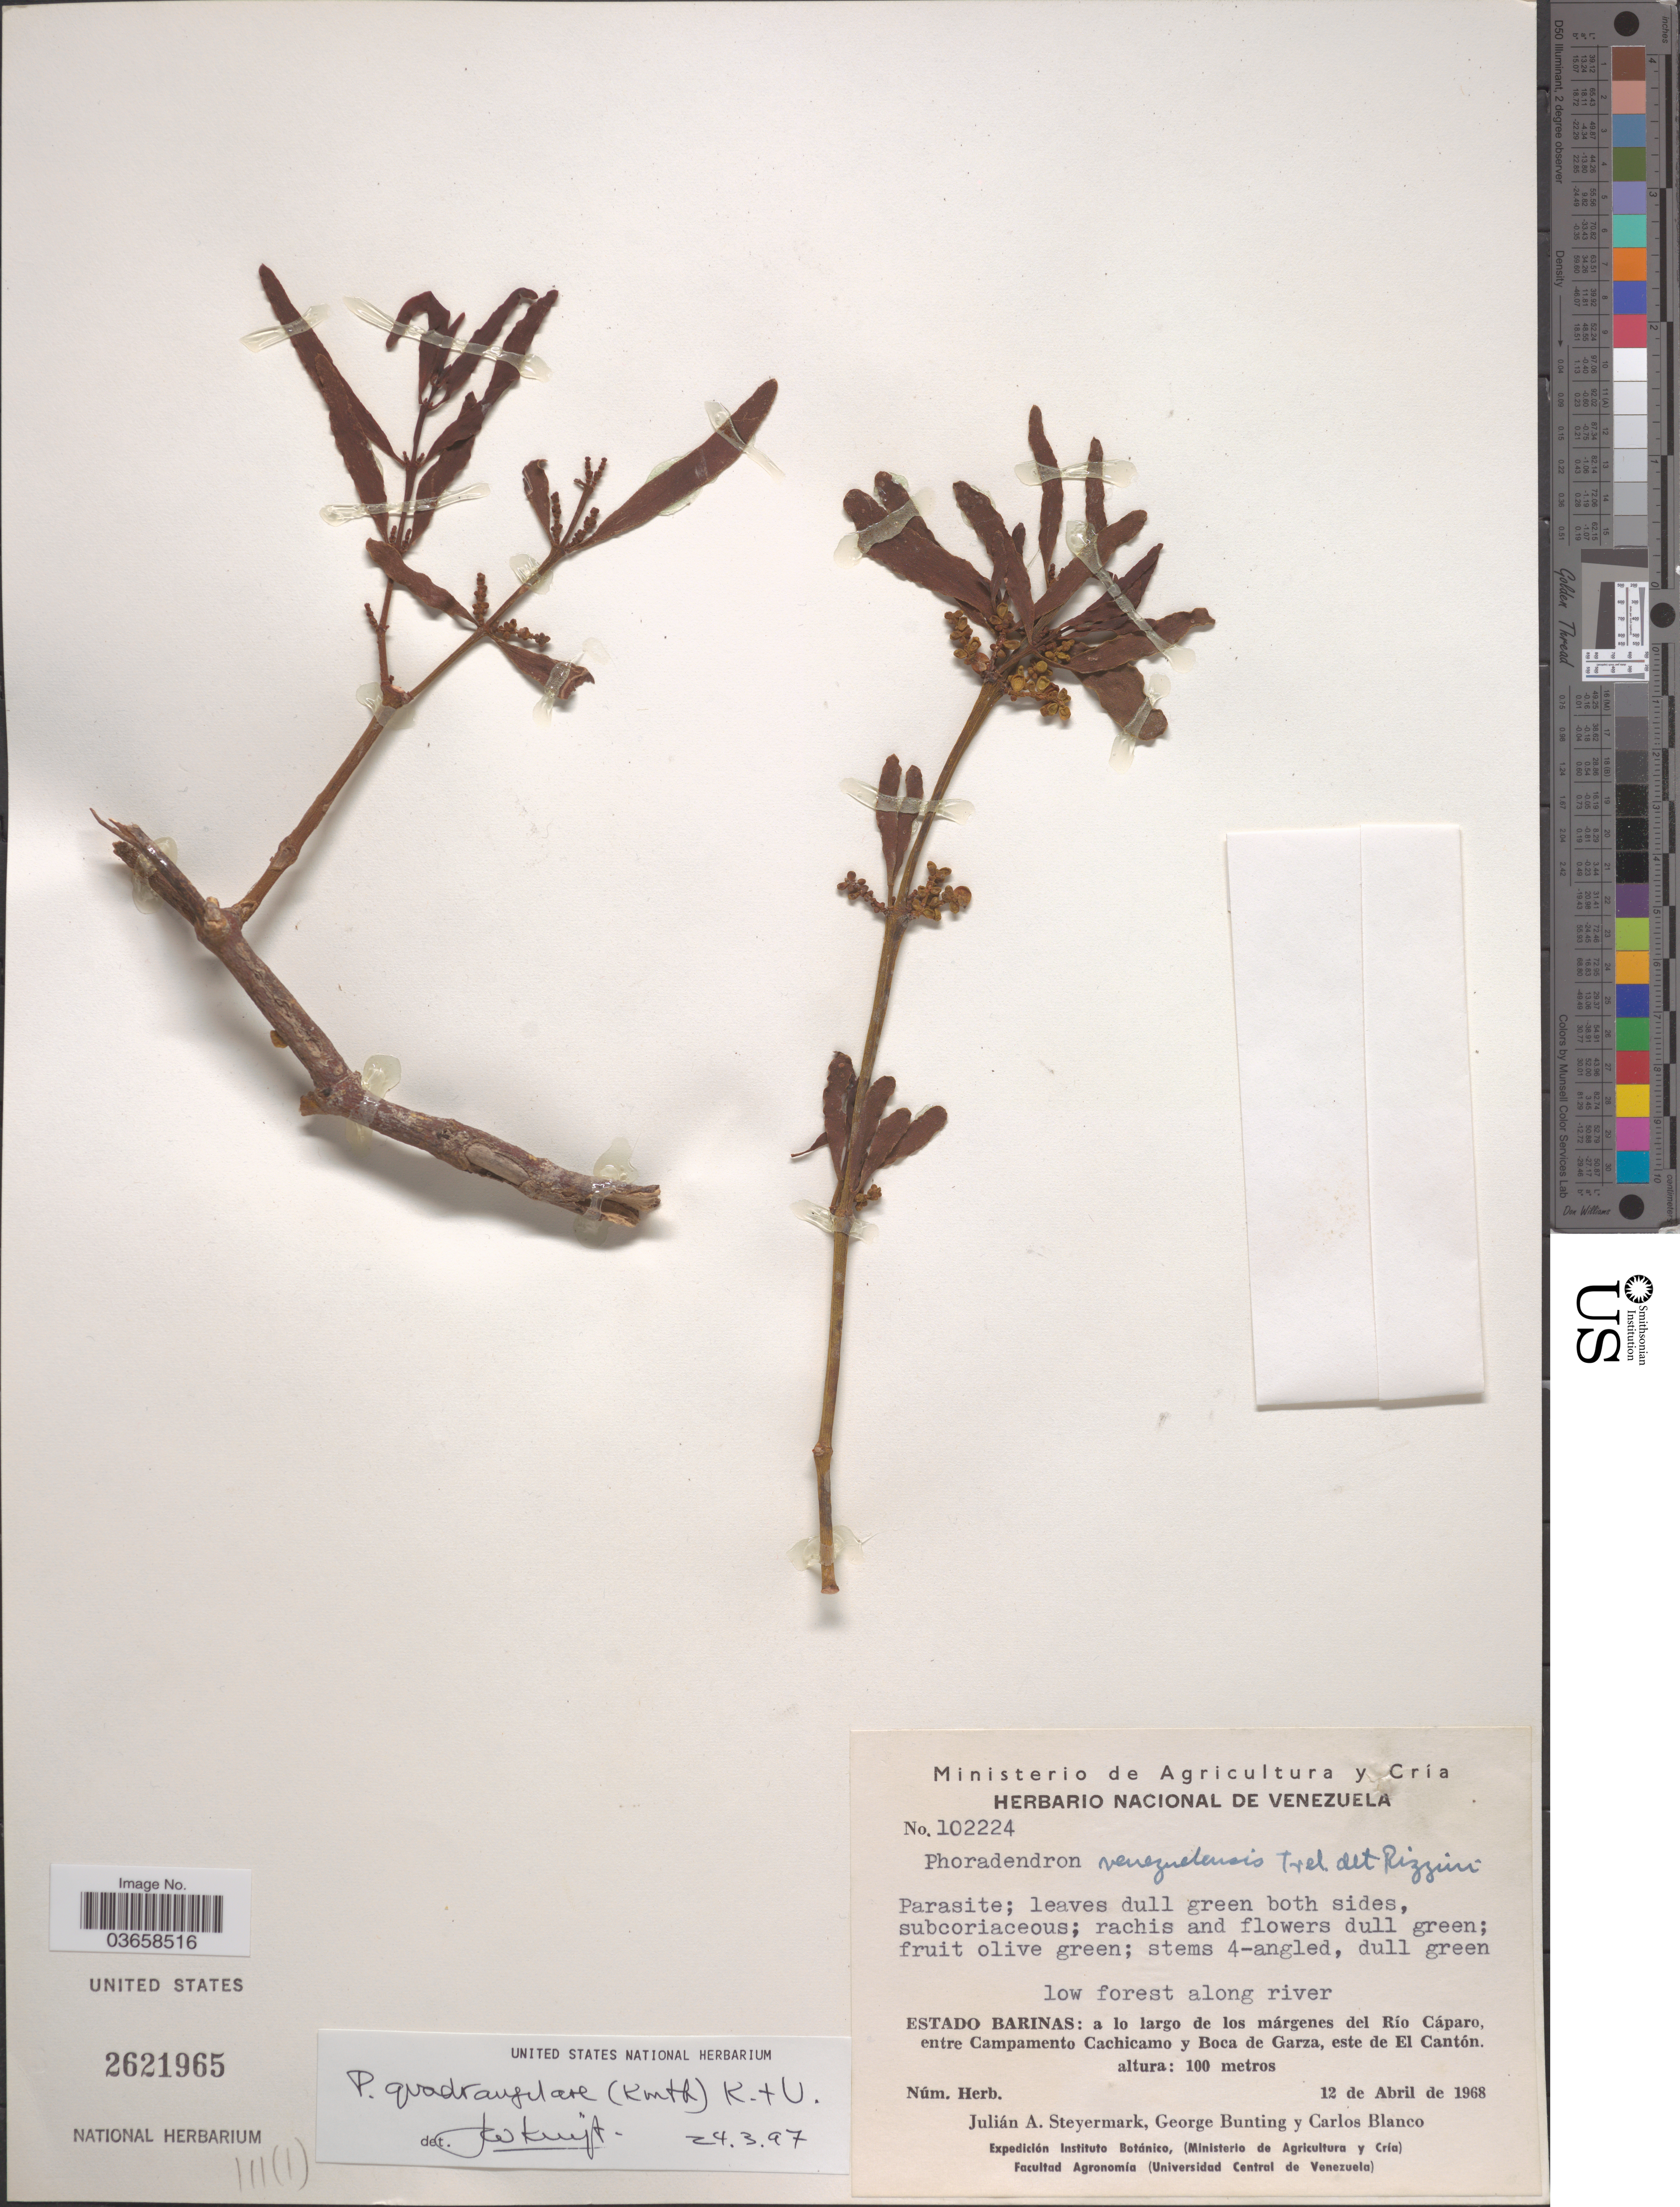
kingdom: Plantae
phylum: Tracheophyta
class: Magnoliopsida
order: Santalales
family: Viscaceae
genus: Phoradendron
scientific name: Phoradendron quadrangulare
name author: (Kunth) Griseb.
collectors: J. Steyermark, G. S. Bunting & C. Blanco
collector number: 102224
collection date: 1968-04-12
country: Venezuela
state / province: Barinas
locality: A lo largo de los márgenes del Río Cáparo, entre Campamento Cachicamo y Boca de Garza, este de El Cantón.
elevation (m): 100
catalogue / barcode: US 2621965